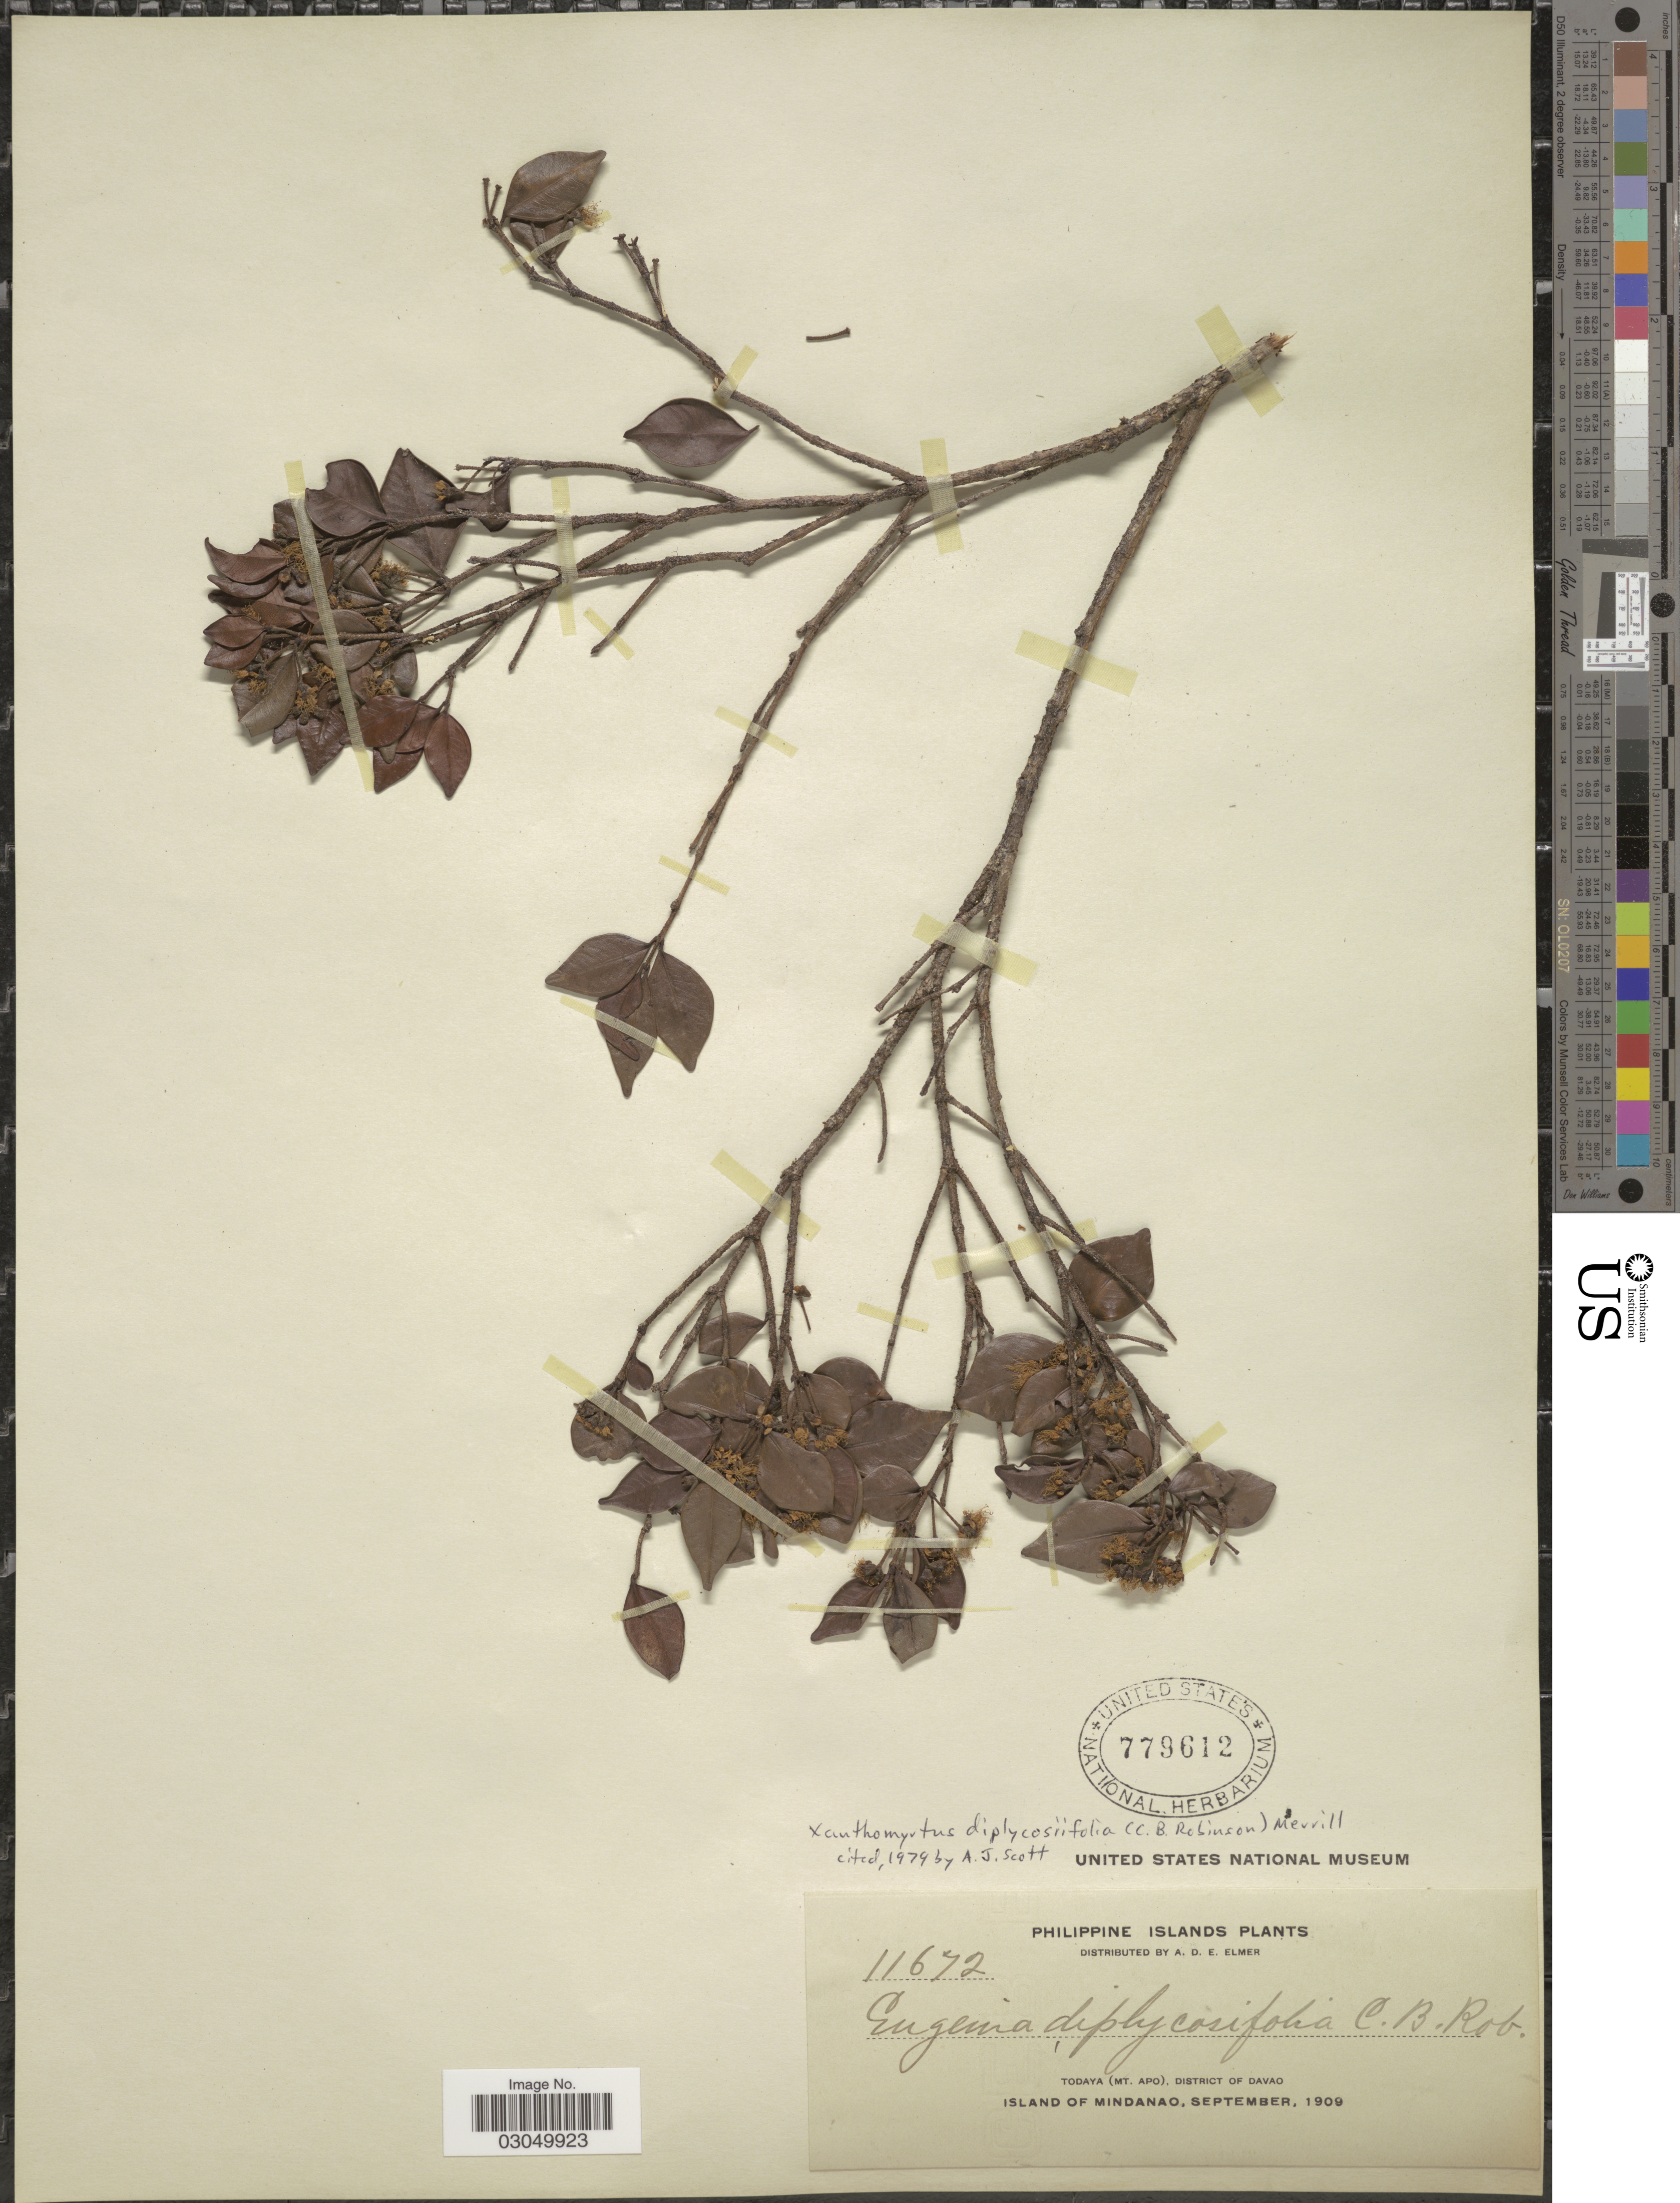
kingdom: Plantae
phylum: Tracheophyta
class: Magnoliopsida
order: Myrtales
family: Myrtaceae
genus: Xanthomyrtus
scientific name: Xanthomyrtus diplycosiifolia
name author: (C.B. Rob.) Merr.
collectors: A. D. E. Elmer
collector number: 11672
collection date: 1909-09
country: Philippines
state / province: Davao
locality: Todaya (Mt. Apo), District of Davao. Island of Mindanao.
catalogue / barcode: US 779612